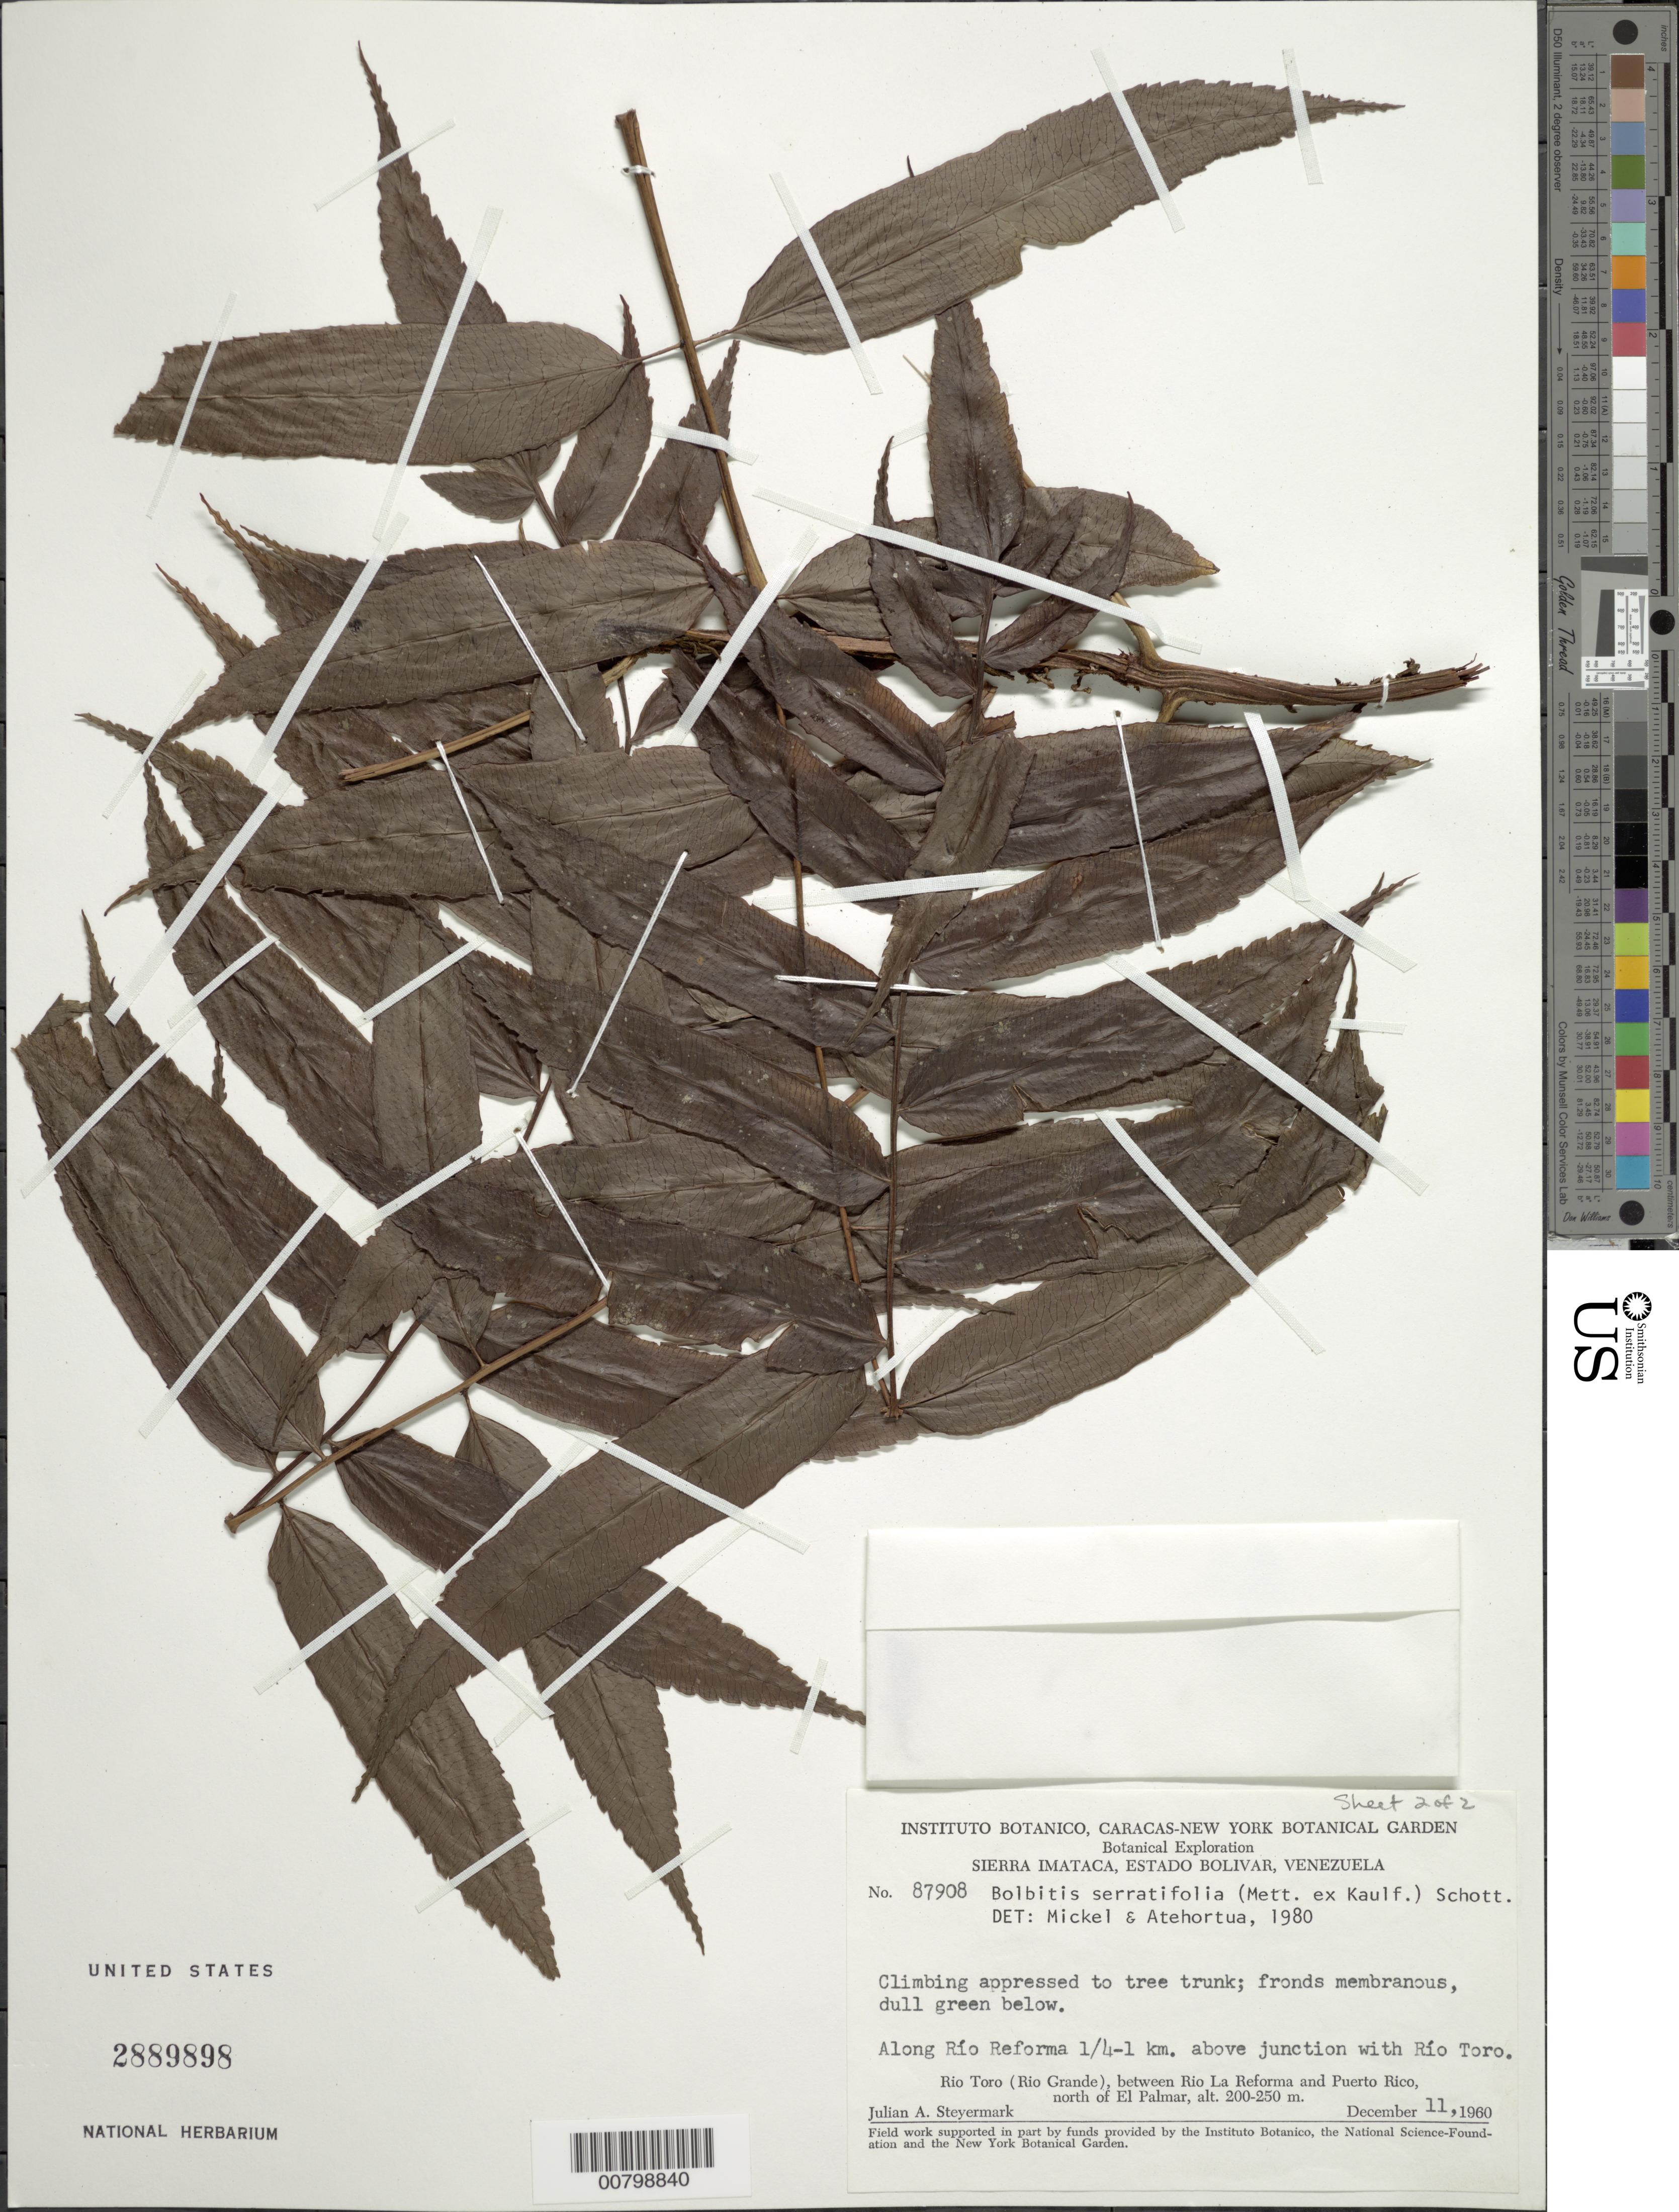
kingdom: Plantae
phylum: Tracheophyta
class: Polypodiopsida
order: Polypodiales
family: Dryopteridaceae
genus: Mickelia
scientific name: Mickelia guianensis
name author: (Aubl.) R.C. Moran et al.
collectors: J. Steyermark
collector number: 87908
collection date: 1960-12-11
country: Venezuela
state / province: Bolivar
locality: Sierra Imataca, Along Río Reforma 1/4-1 km. above junction with Río Toro. Rio Tori (Rio Grande), between Río La Reforma and Puerto Rico, north of El Palmar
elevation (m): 200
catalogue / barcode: US 2889898